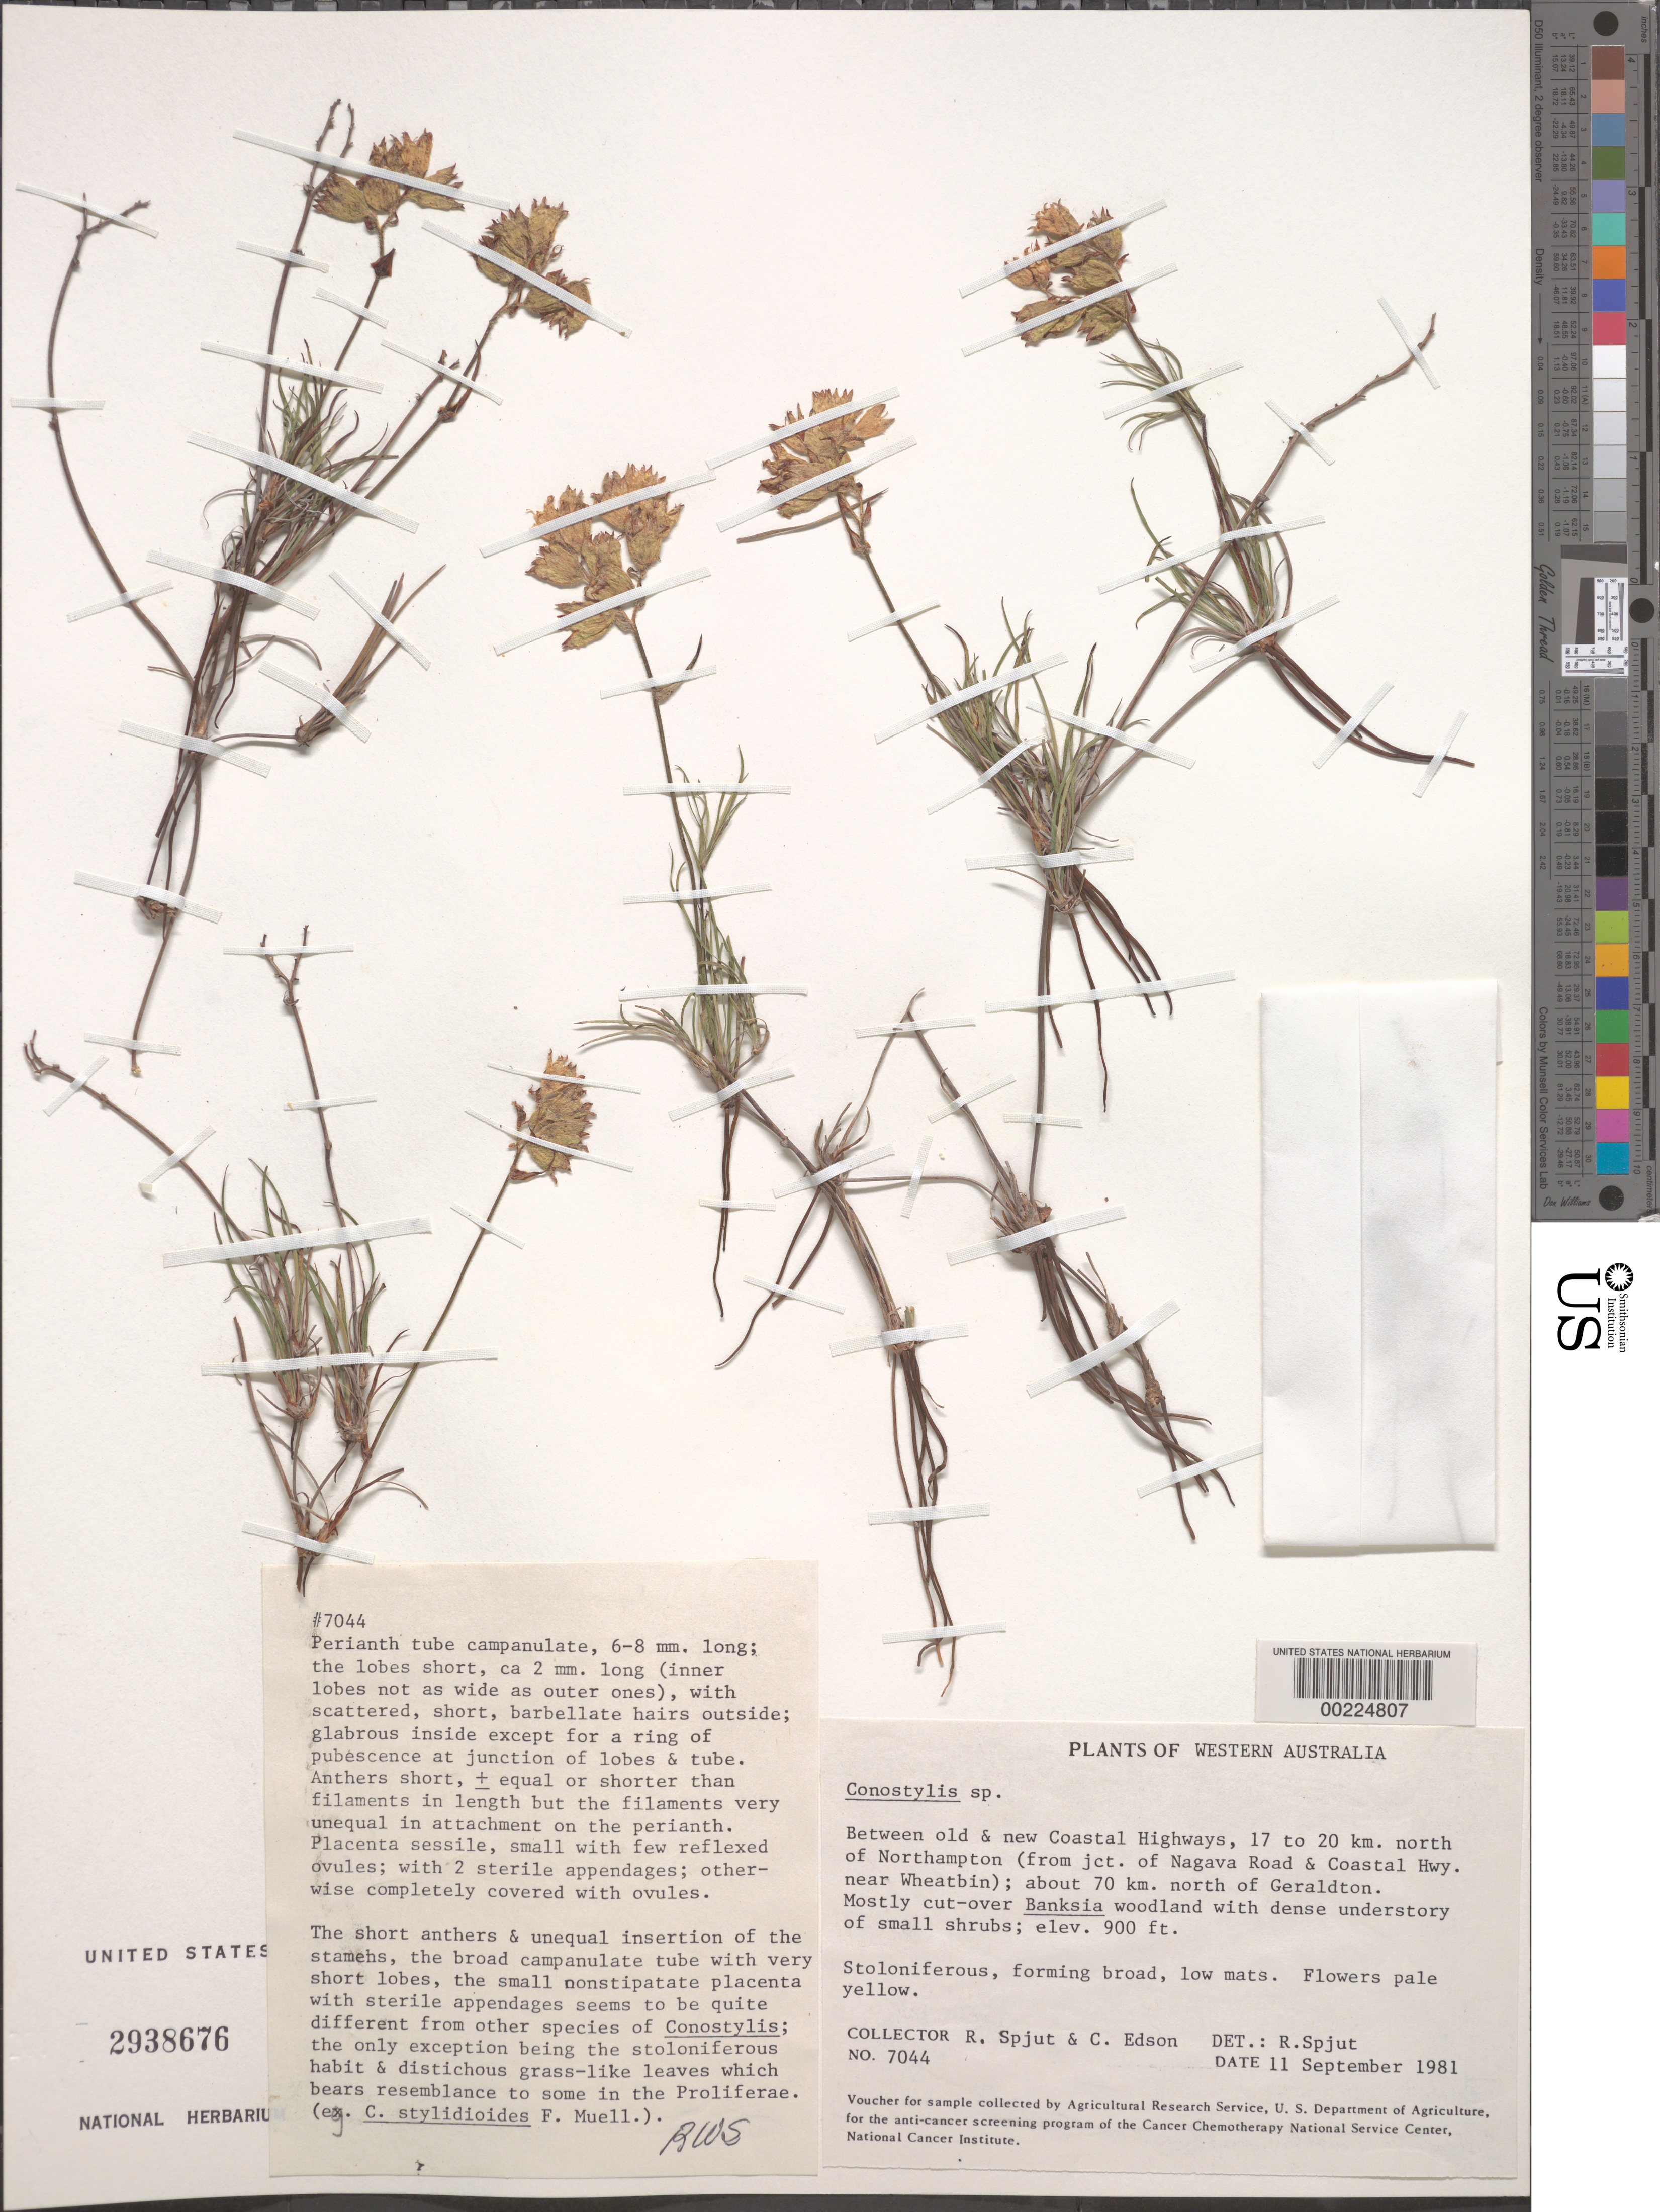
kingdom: Plantae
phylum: Tracheophyta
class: Liliopsida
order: Commelinales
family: Haemodoraceae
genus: Conostylis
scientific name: Conostylis sp.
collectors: R. Spjut & C. Edson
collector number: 7044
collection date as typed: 11 Sep 1981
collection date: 1981-09-11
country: Australia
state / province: Western Australia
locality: Between old & new coastal hwys, 17-20 km n of northhampton; ca 70 km n of geraldton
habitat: Mostly cut over woodland with dense understory of small shrubs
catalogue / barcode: US 2938676